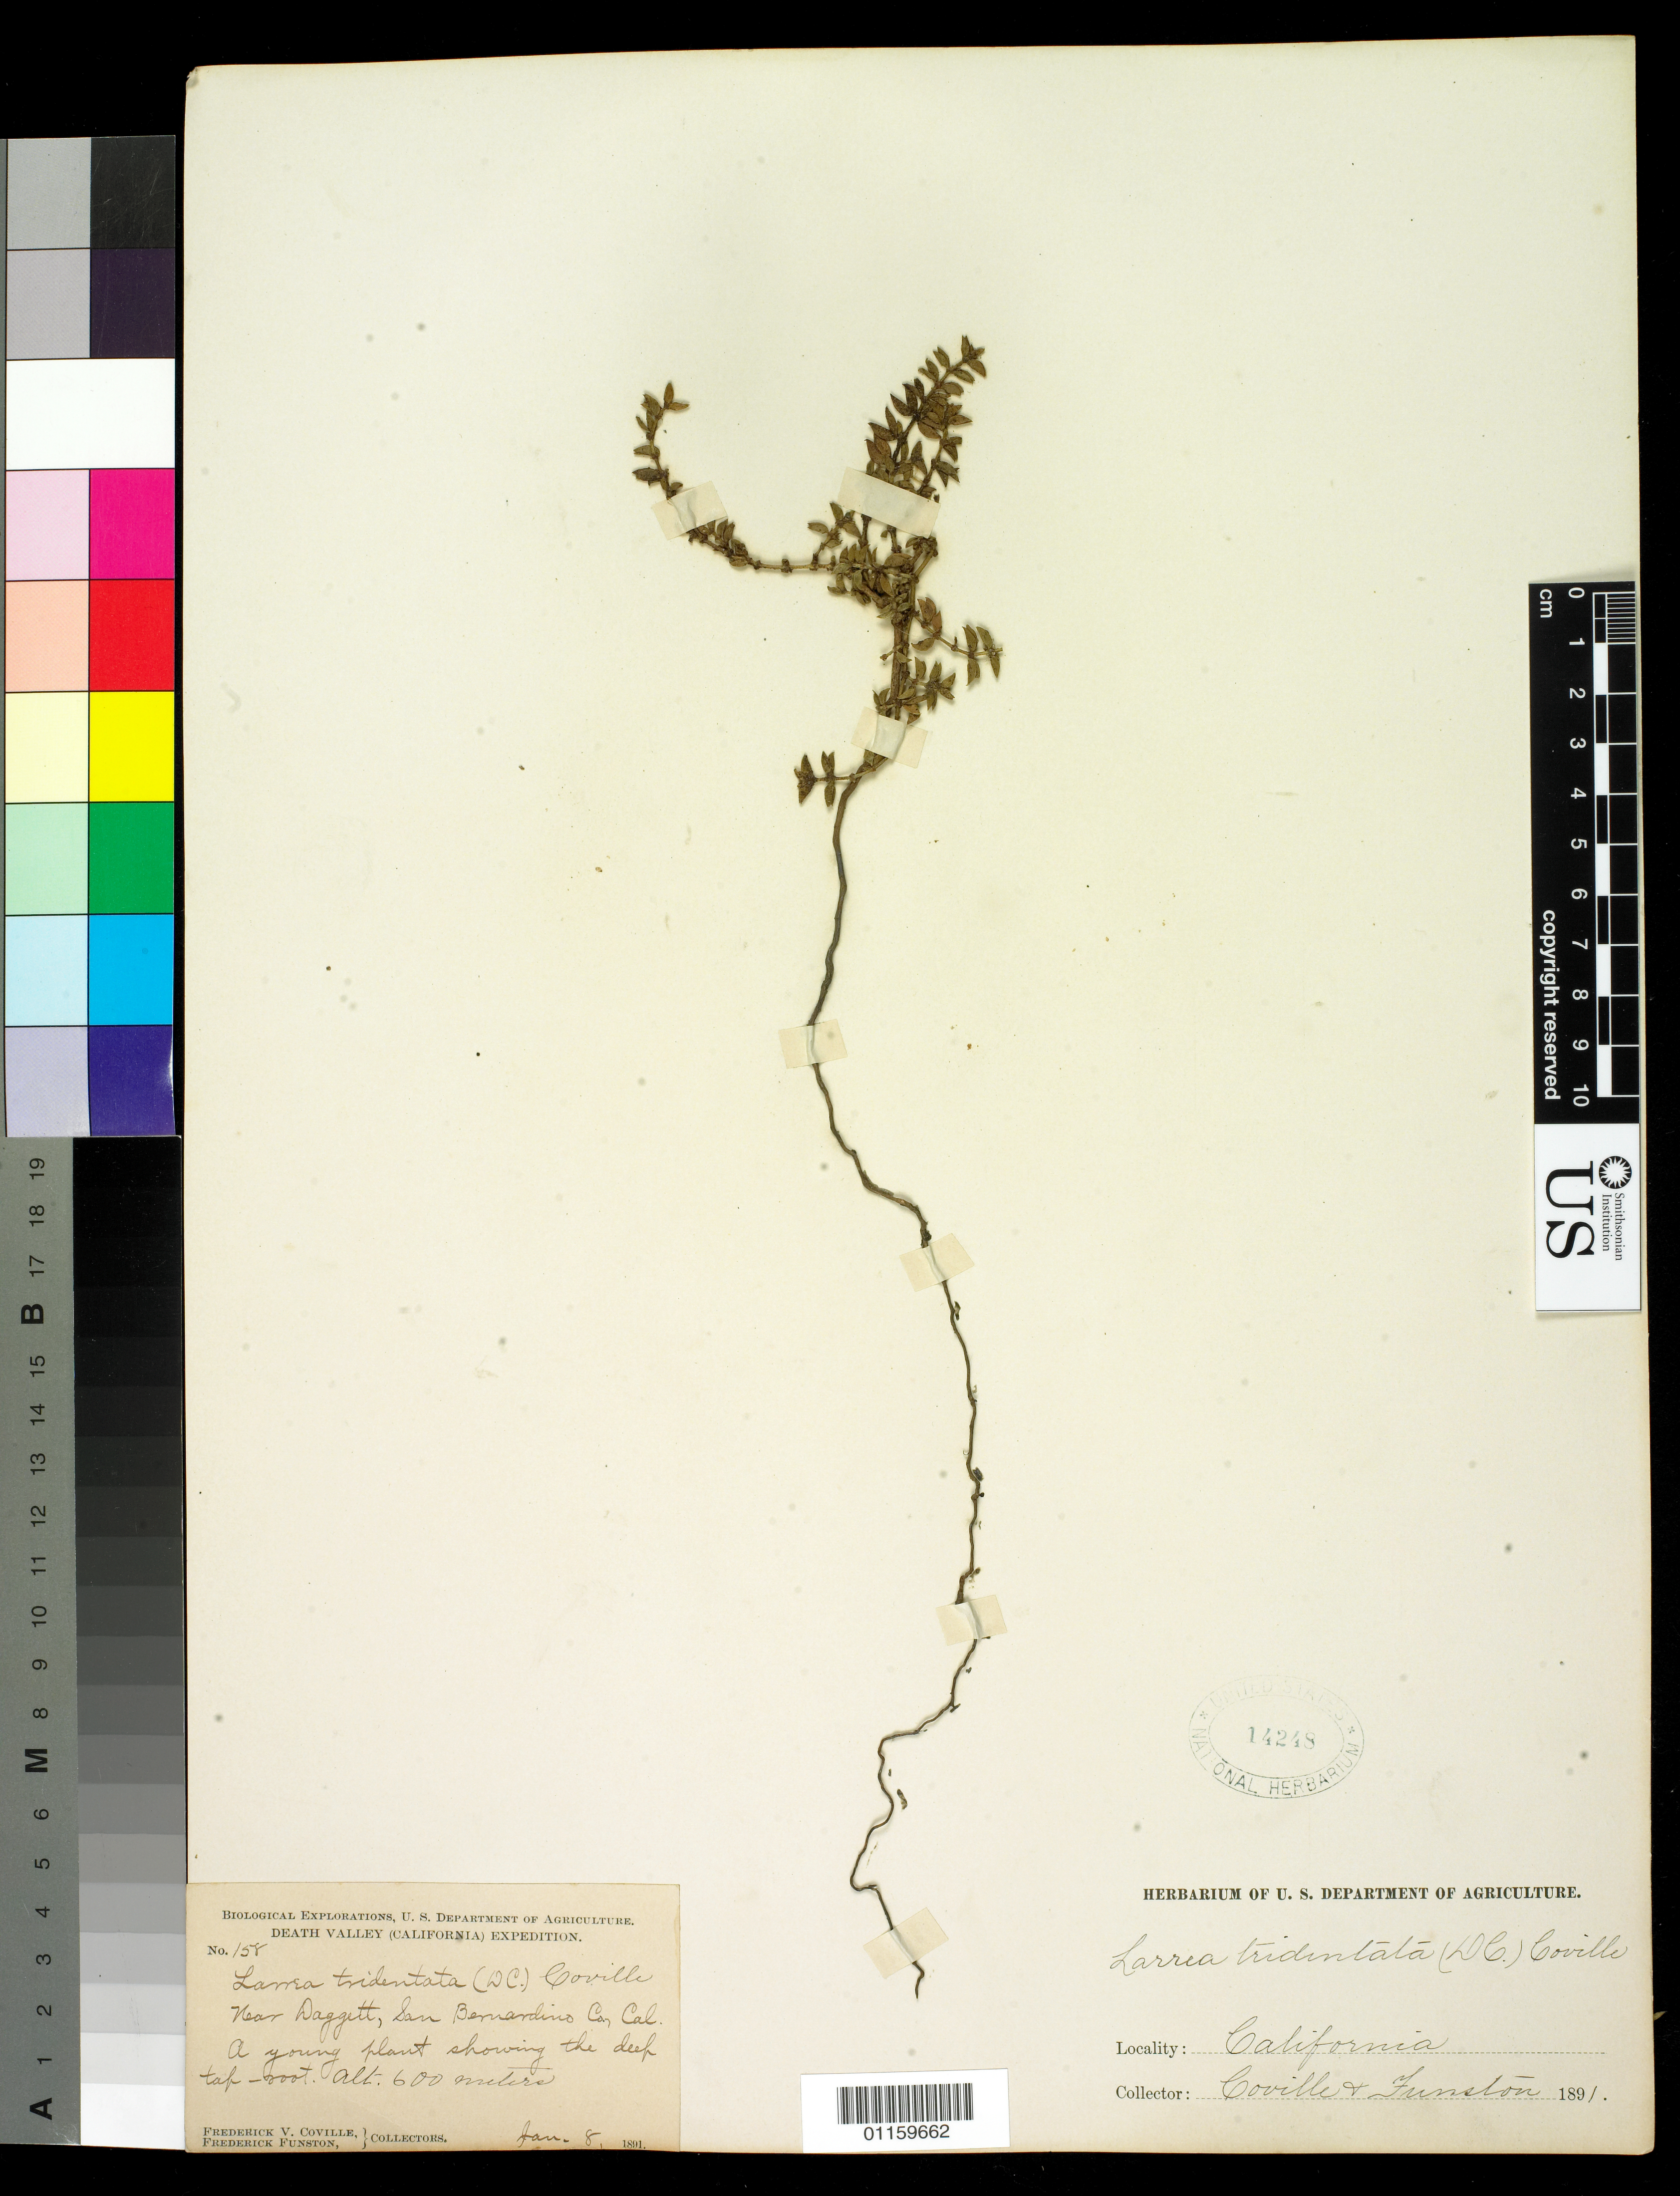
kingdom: Plantae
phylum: Tracheophyta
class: Magnoliopsida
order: Zygophyllales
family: Zygophyllaceae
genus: Larrea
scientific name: Larrea tridentata var. tridentata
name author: (Sessé & Moc. ex DC.) Coville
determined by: Strong, M. T., (US), Smithsonian Institution - National Museum of Natural History (UNITED STATES)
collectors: F. V. Coville & F. Funston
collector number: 158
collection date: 1891-01-08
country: United States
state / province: California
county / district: San Bernardino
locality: Near Daggett.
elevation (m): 600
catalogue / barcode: US 14248